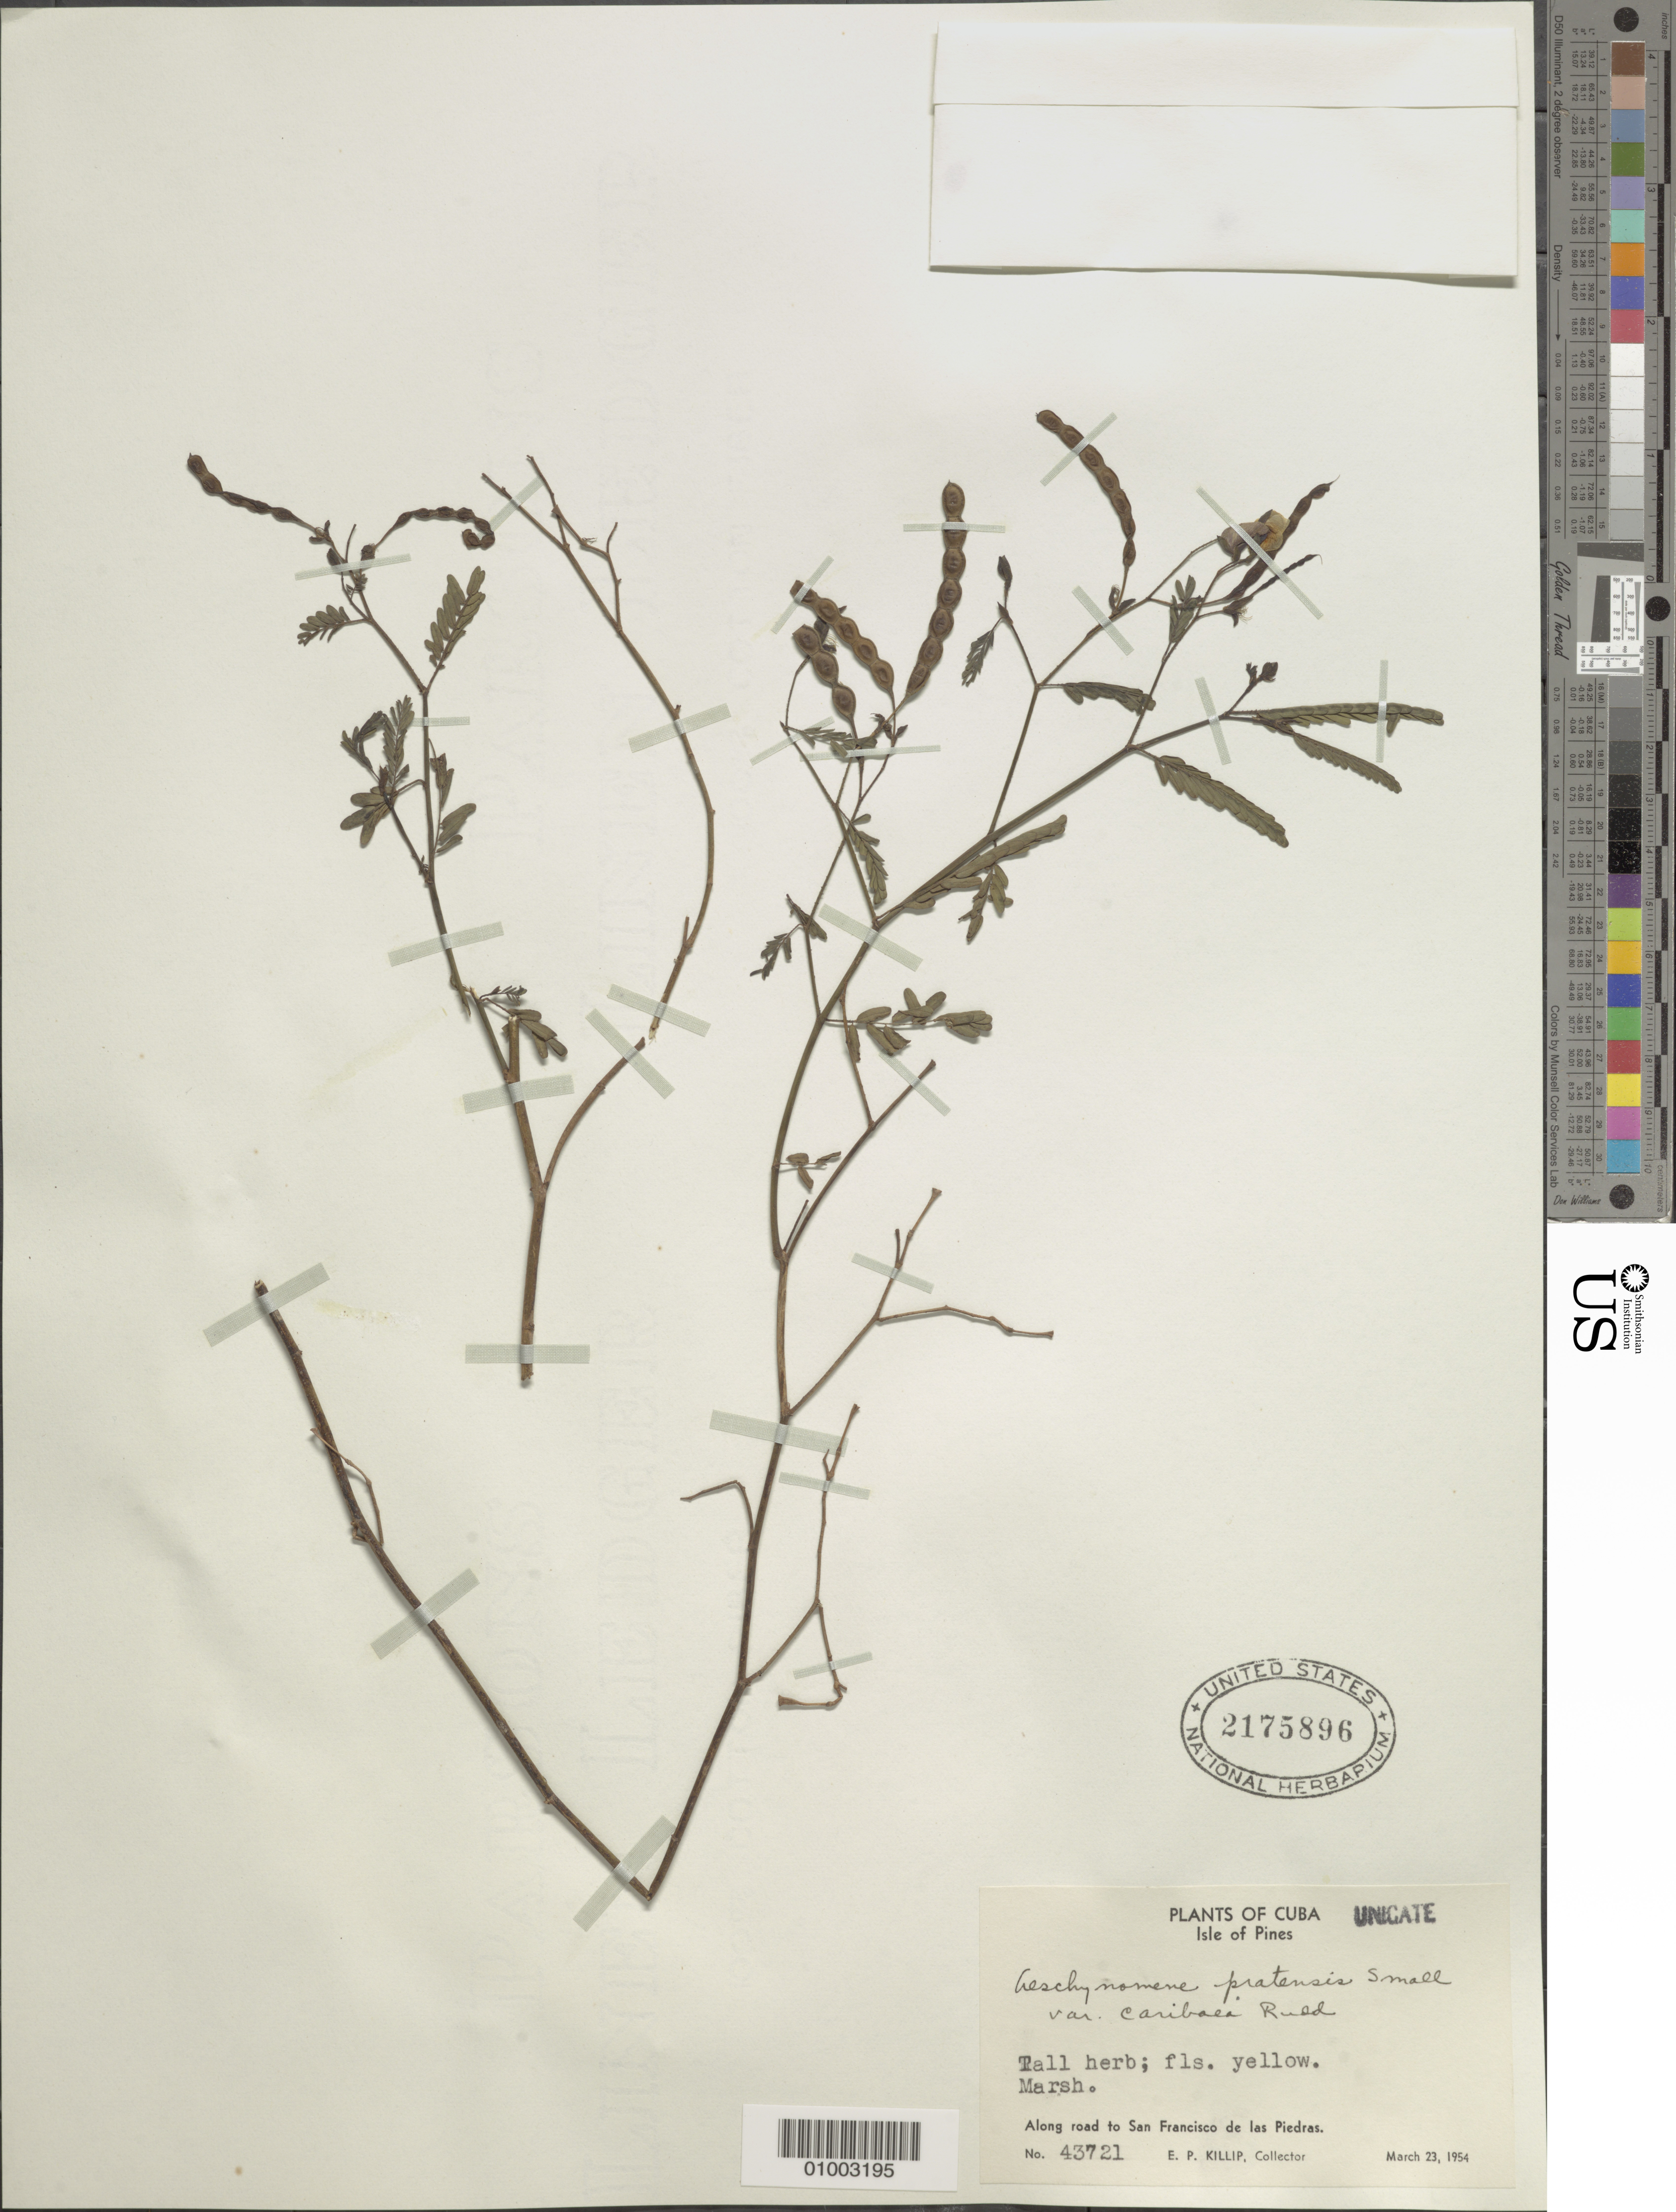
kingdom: Plantae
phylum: Tracheophyta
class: Magnoliopsida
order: Fabales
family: Fabaceae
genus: Aeschynomene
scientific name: Aeschynomene pratensis var. caribaea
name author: Rudd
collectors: E. P. Killip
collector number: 43721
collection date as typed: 23 Mar 1954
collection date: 1954-03-23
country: Cuba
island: Isla de la Juventud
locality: Along road to San Francisco de las Piedras, Isle of Pines, marsh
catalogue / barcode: US 2175896